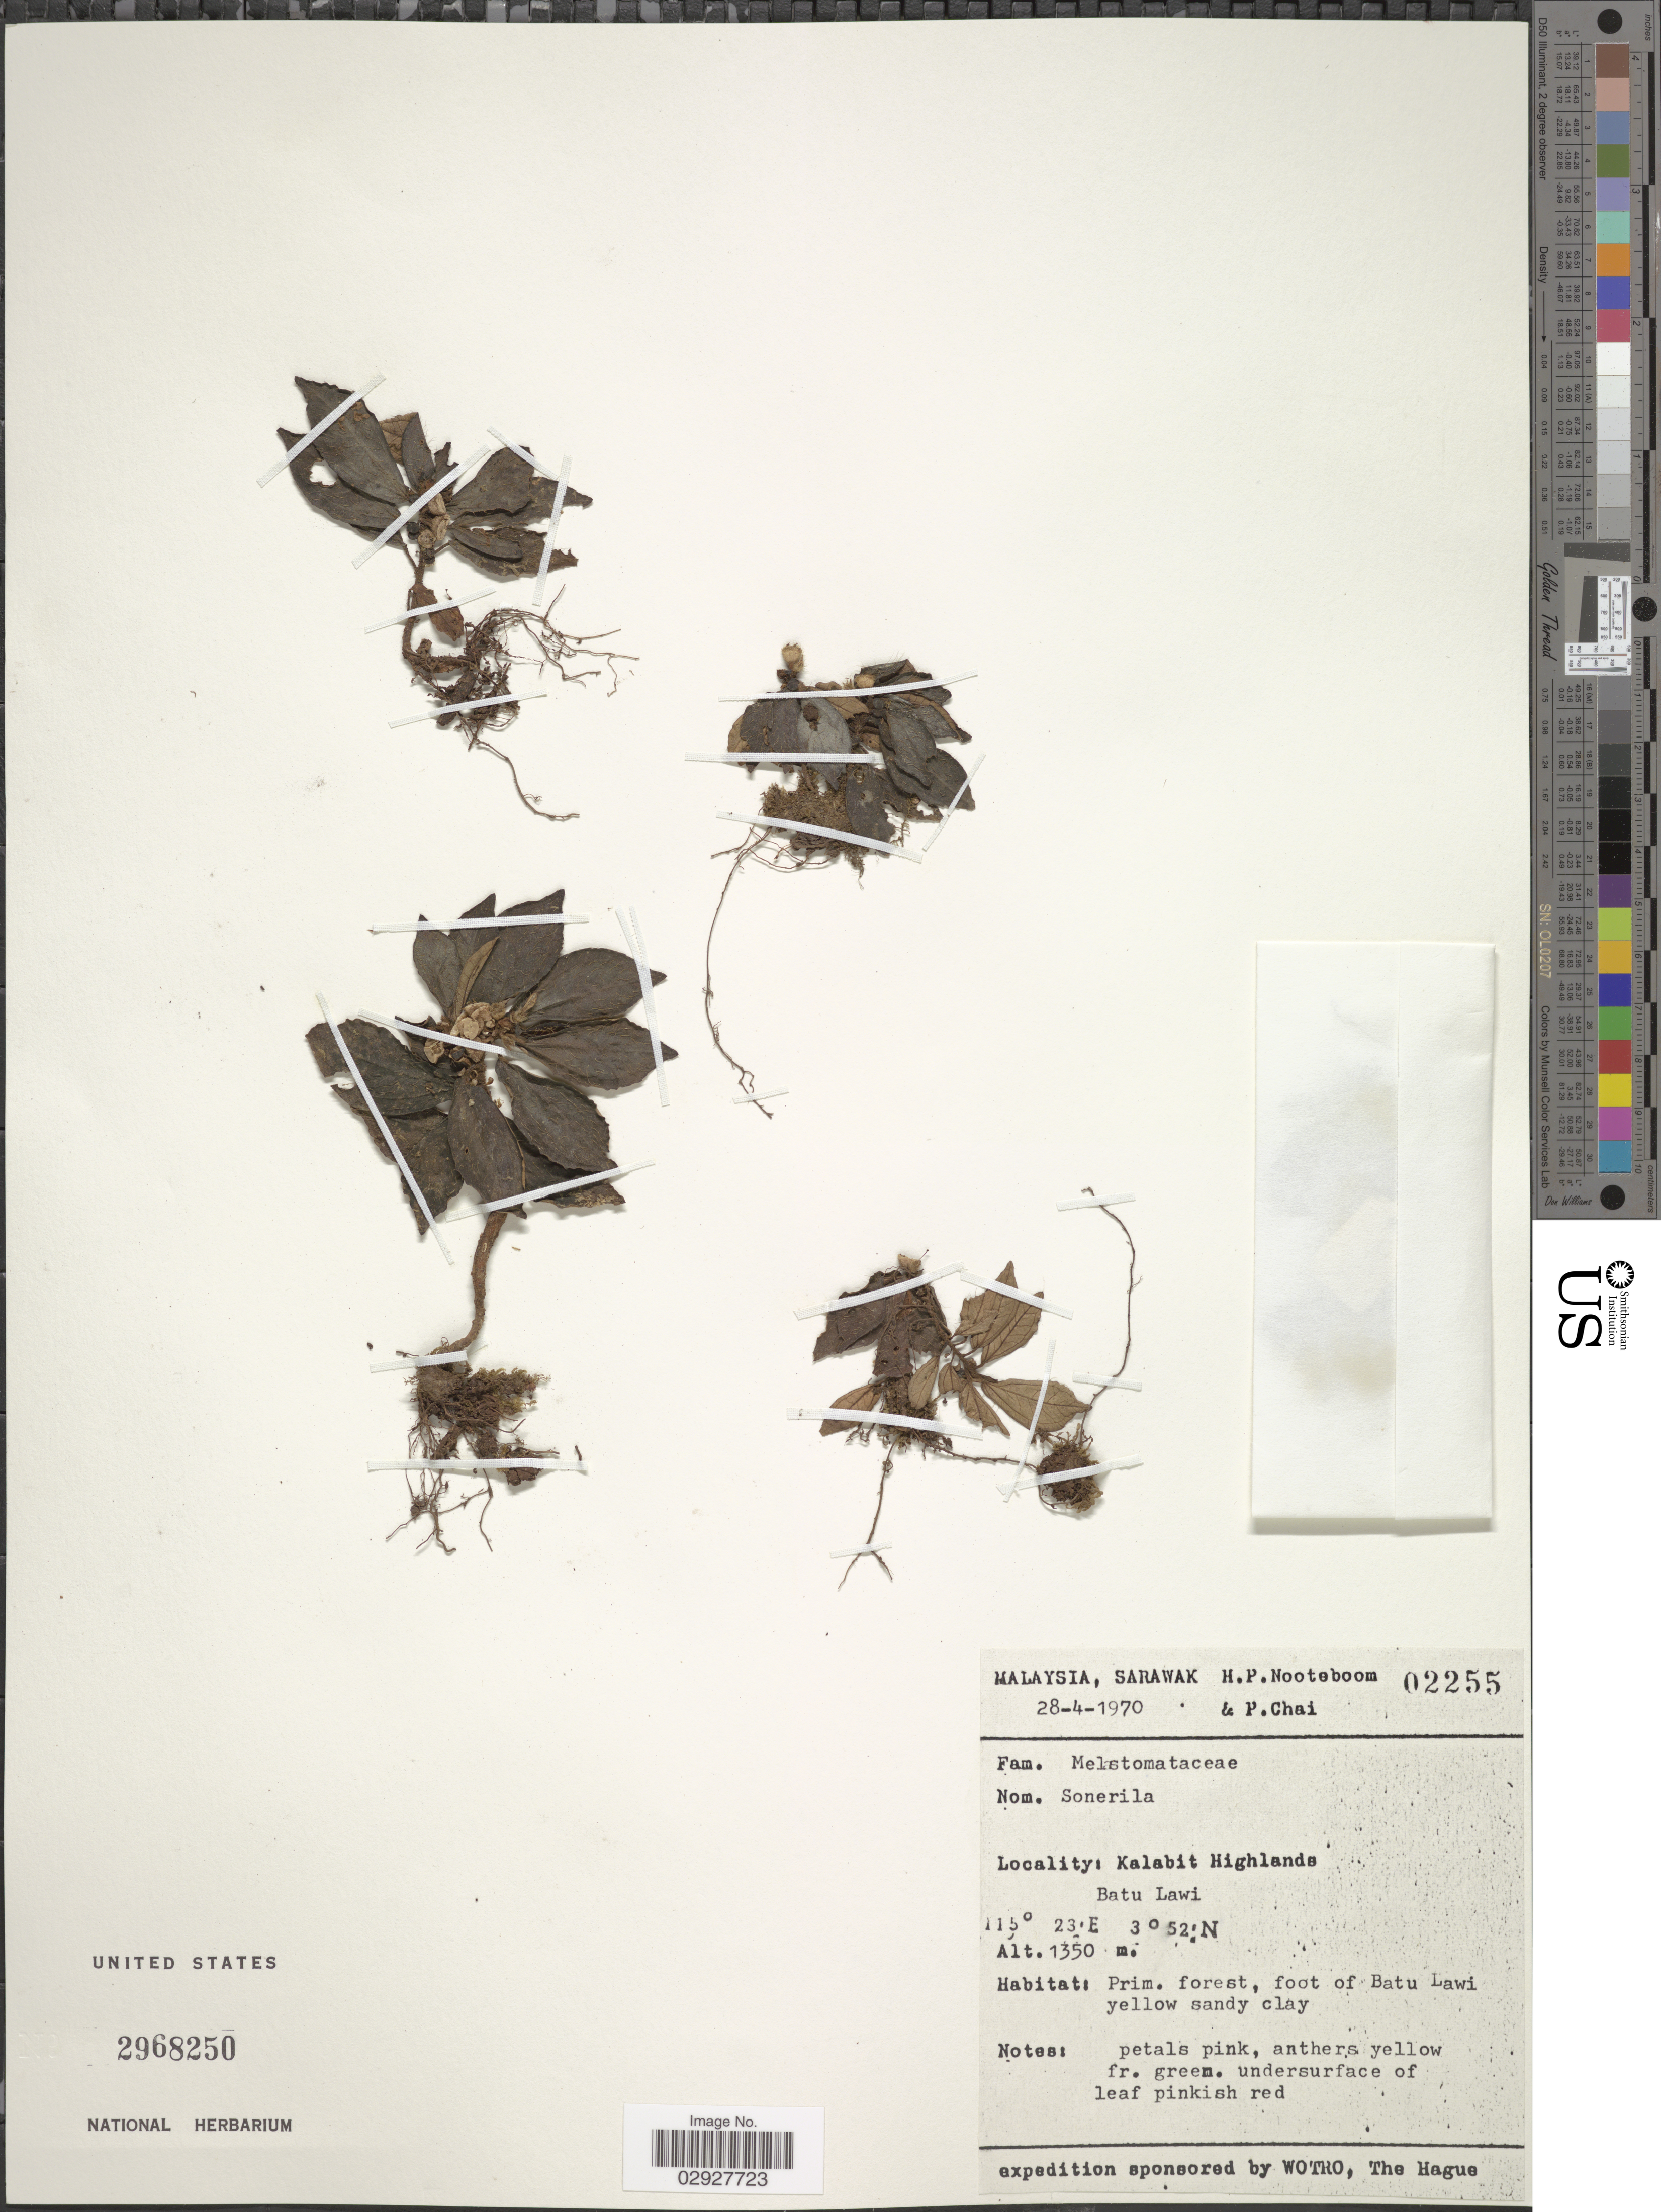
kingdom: Plantae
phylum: Tracheophyta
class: Magnoliopsida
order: Myrtales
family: Melastomataceae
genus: Sonerila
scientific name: Sonerila sp.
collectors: H. P. Nooteboom & P. Chai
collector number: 02255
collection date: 1970-04-28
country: Malaysia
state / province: Sarawak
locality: Kalabit Highlands, Batu Lawi.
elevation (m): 1350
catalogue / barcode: US 2968250